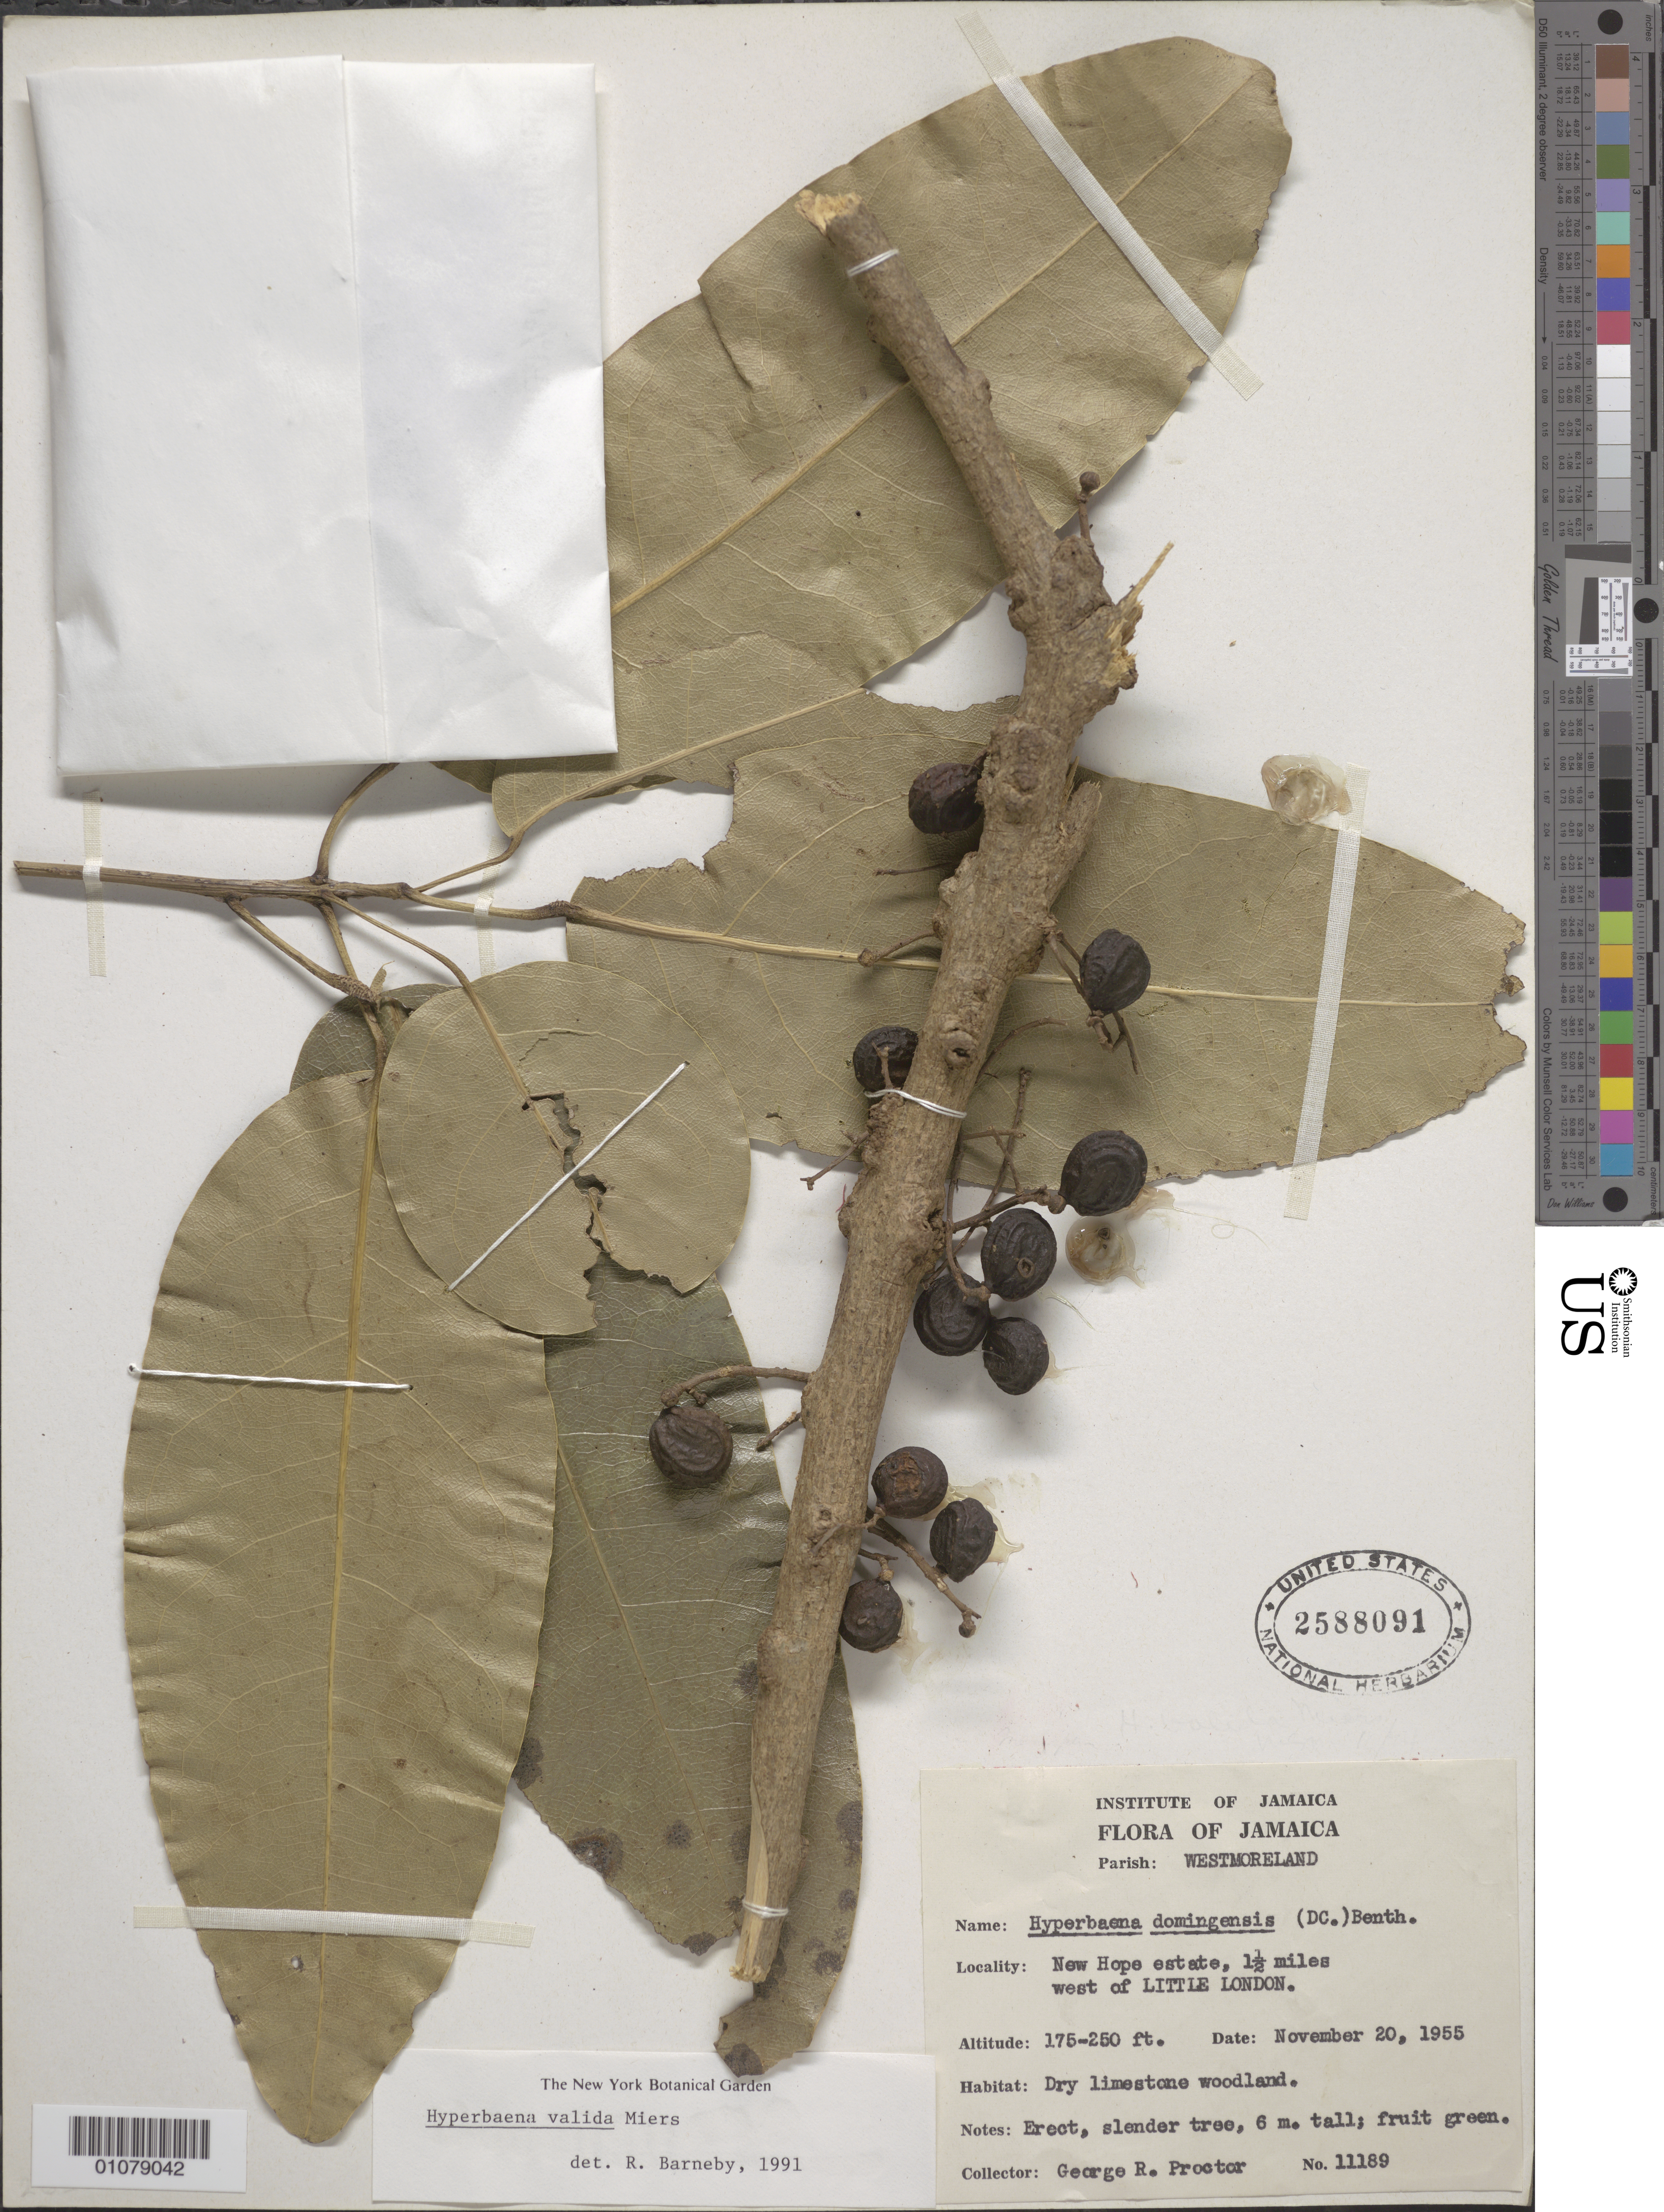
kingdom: Plantae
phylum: Tracheophyta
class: Magnoliopsida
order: Ranunculales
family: Menispermaceae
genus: Hyperbaena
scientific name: Hyperbaena valida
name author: Miers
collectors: G. R. Proctor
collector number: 11189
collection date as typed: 20 Nov 1955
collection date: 1955-11-20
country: Jamaica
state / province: Westmoreland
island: Jamaica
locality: New Hope Estate, 1.5 miles W of Little London.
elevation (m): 53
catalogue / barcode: US 2588091